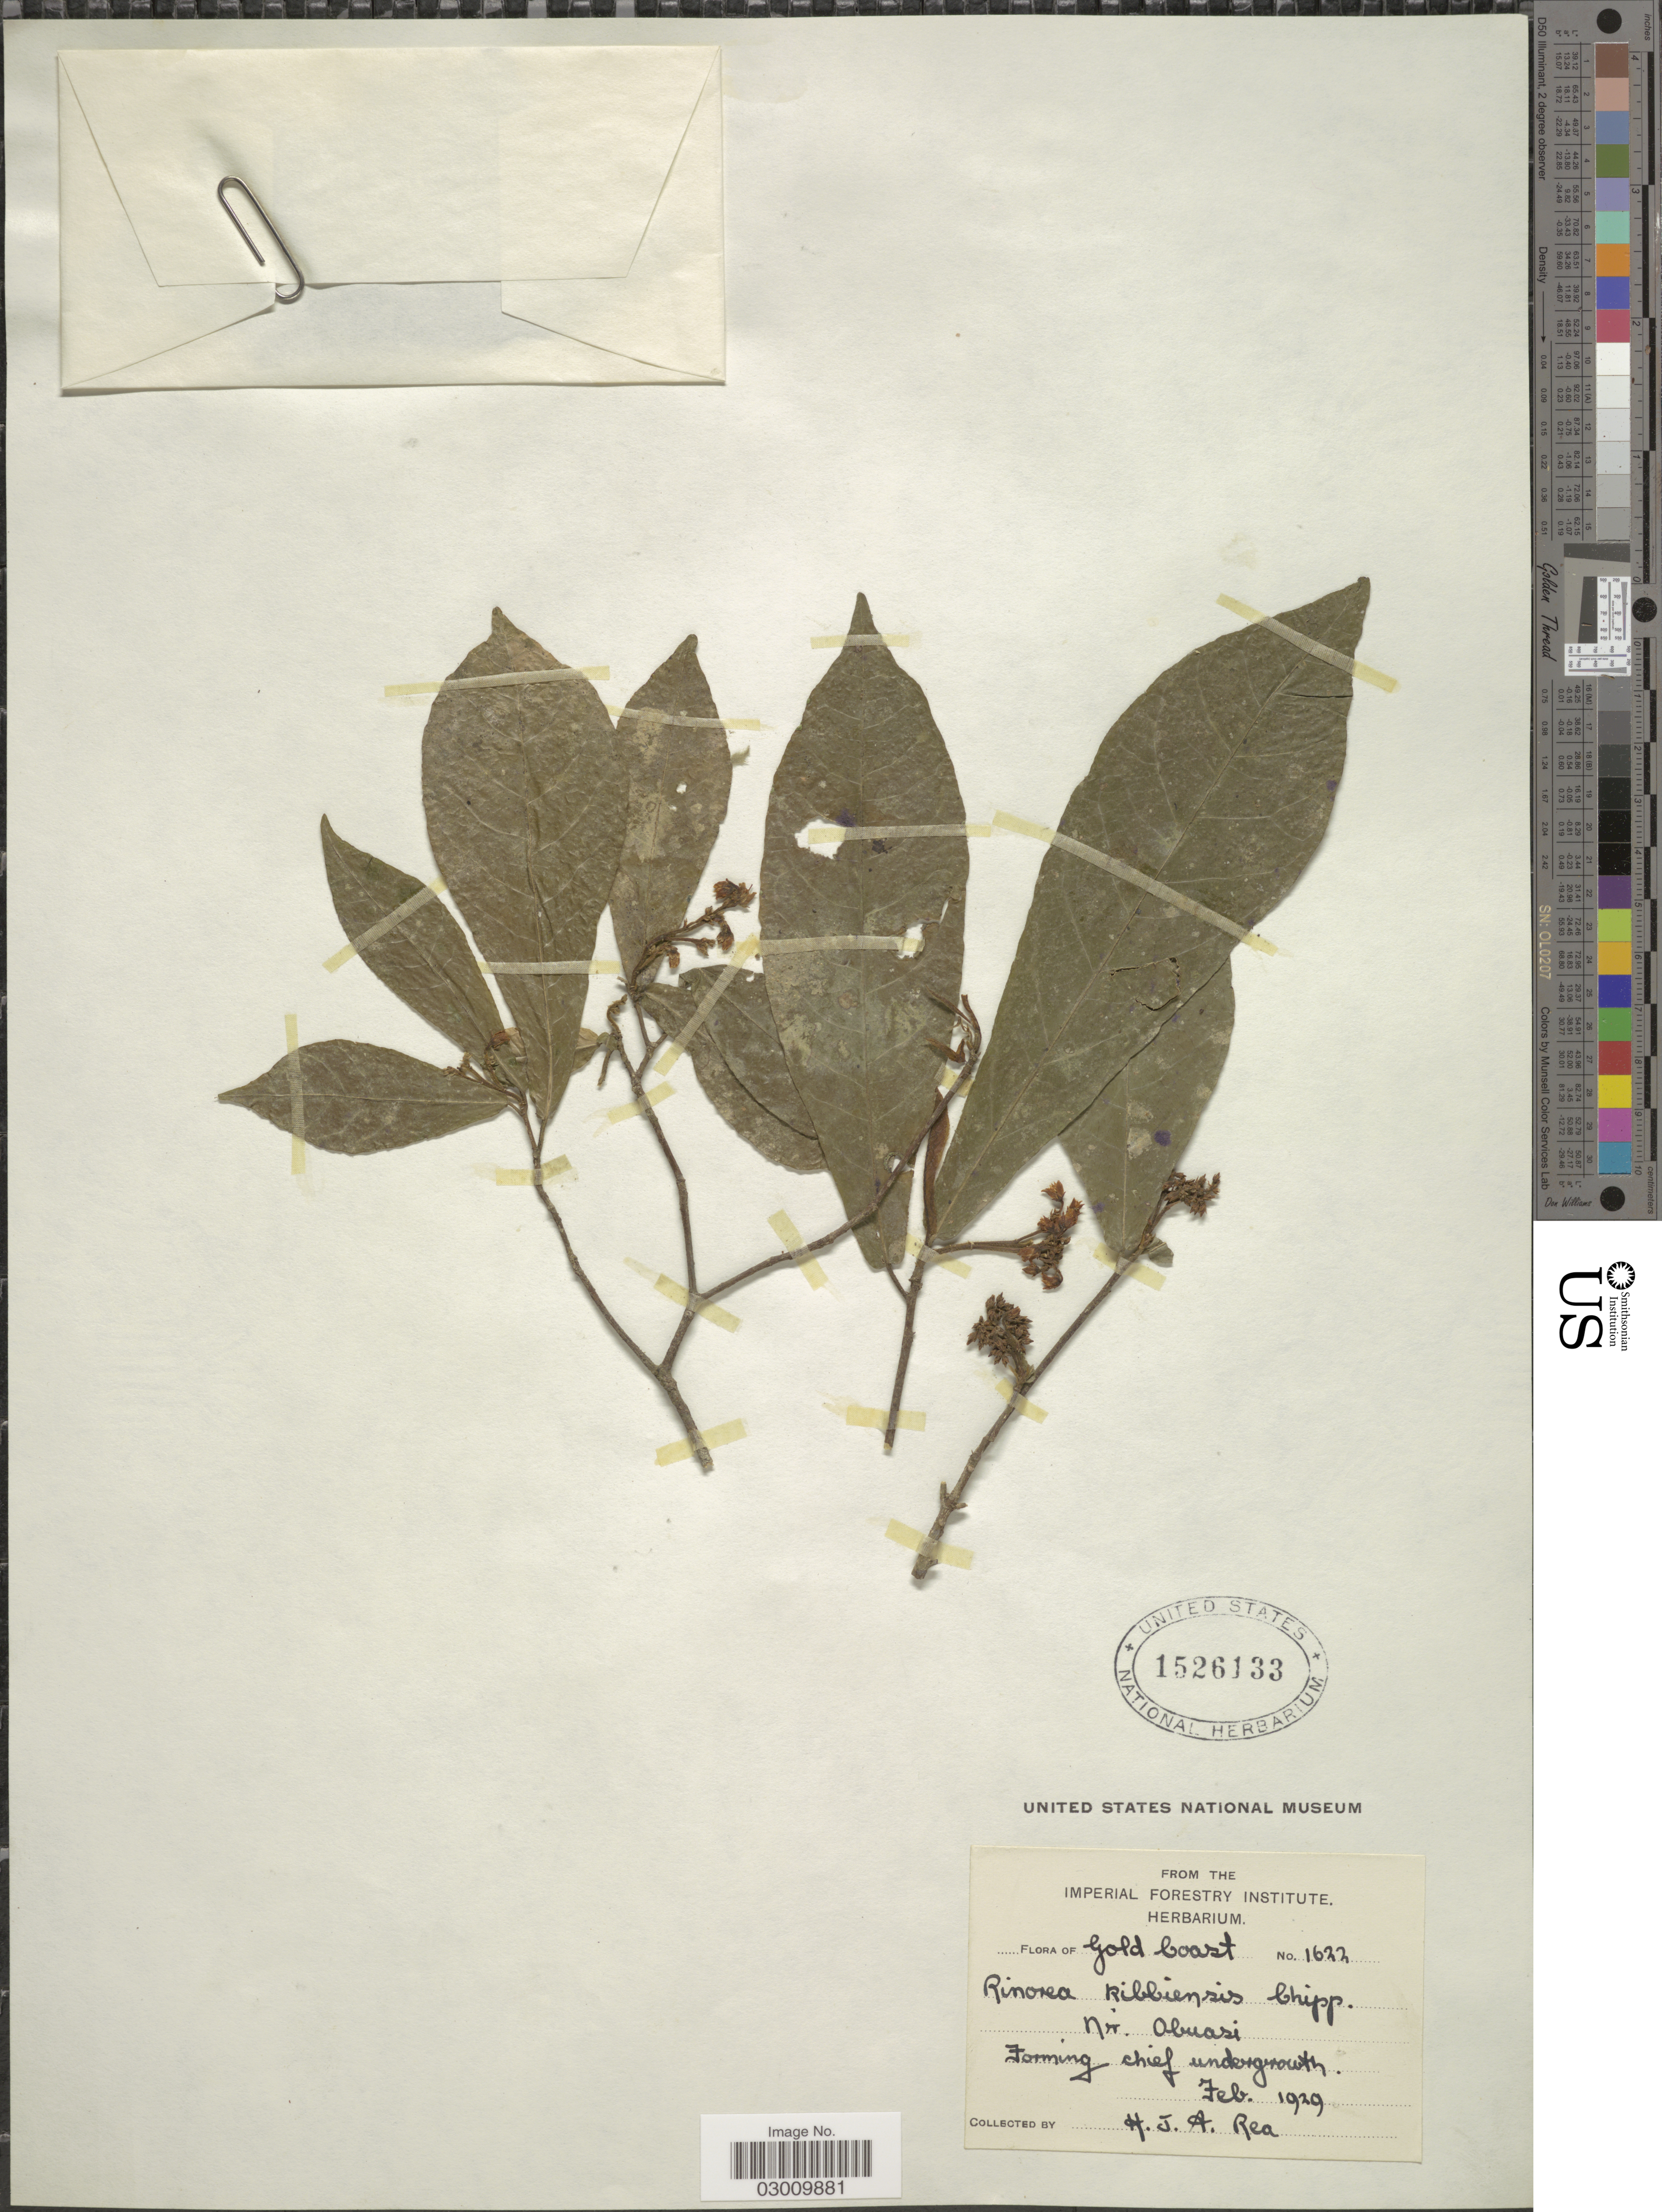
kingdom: Plantae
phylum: Tracheophyta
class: Magnoliopsida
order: Malpighiales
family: Violaceae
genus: Rinorea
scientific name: Rinorea kibbiensis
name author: Chipp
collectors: H. Rea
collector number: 1622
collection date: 1929-02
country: Ghana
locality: Gold Coast. Nr. Obuasi.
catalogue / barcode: US 1526133